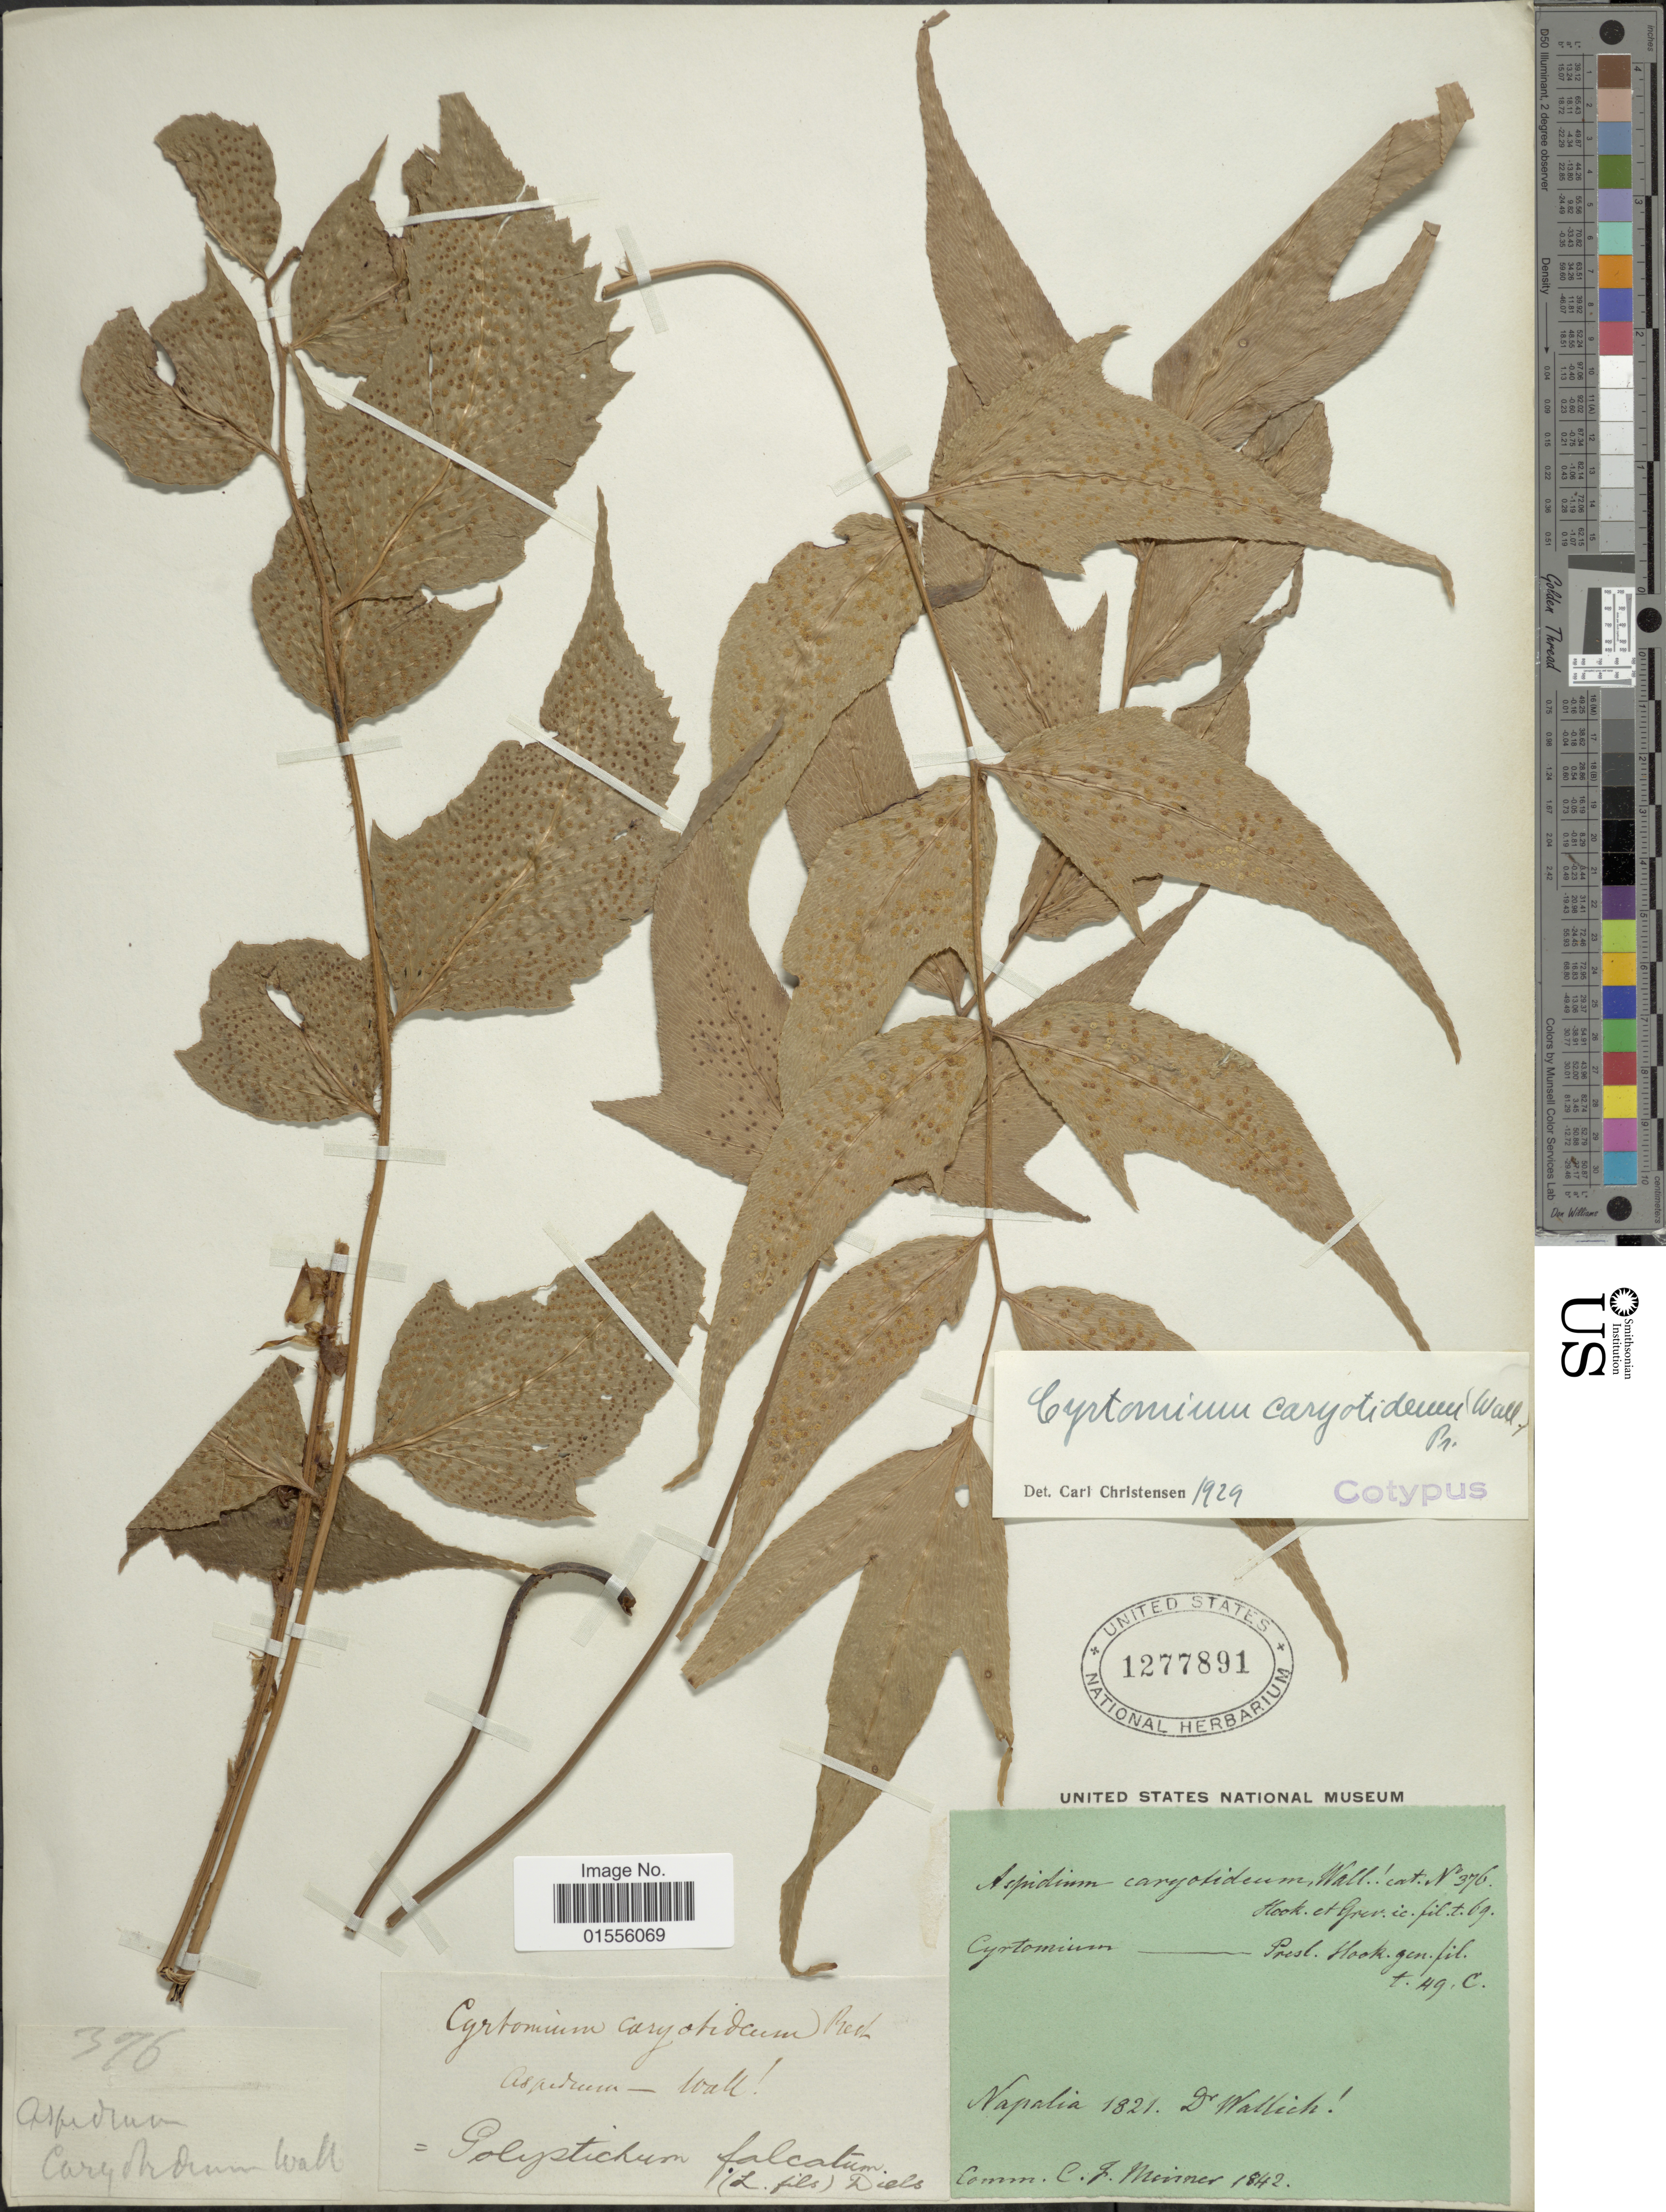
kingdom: Plantae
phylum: Tracheophyta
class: Polypodiopsida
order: Polypodiales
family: Dryopteridaceae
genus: Cyrtomium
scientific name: Cyrtomium caryotideum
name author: (Wall. ex Hook. & Grev.) C. Presl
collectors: -- Wallich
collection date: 1821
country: Nepal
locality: Napalia [interpreted]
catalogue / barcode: US 1277891